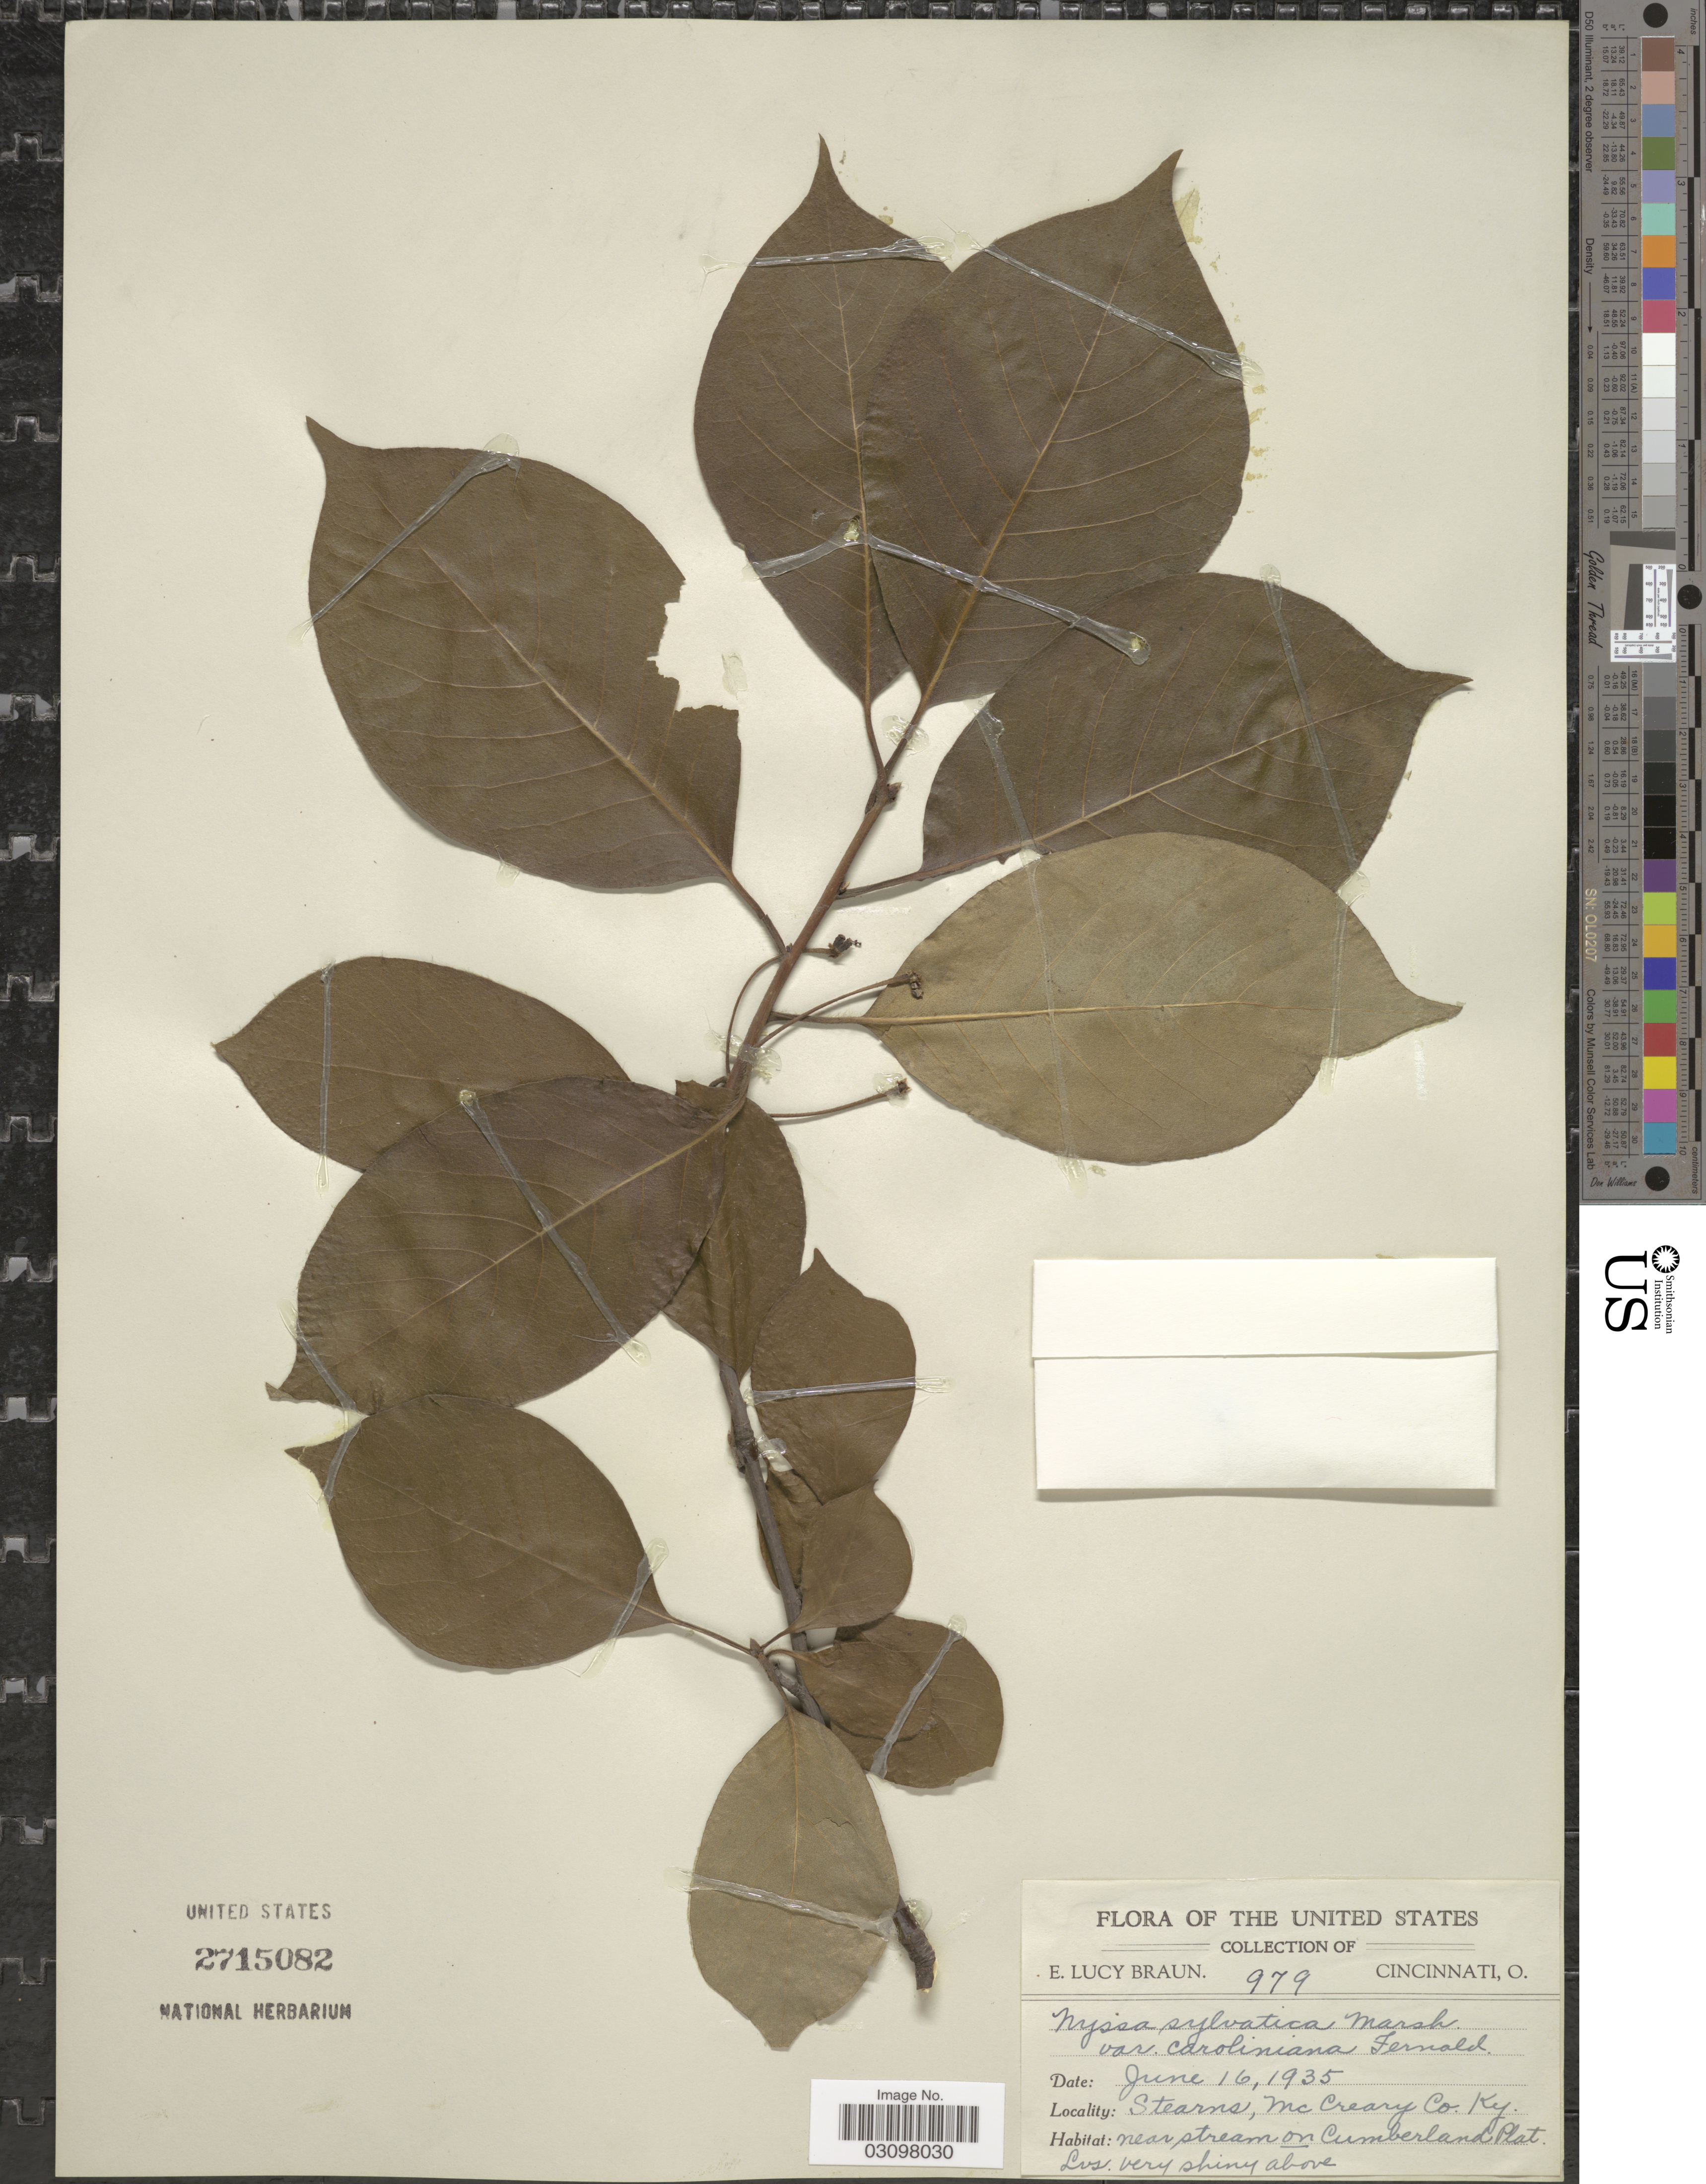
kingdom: Plantae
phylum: Tracheophyta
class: Magnoliopsida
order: Cornales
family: Nyssaceae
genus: Nyssa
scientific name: Nyssa sylvatica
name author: Marshall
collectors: E. L. Braun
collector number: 979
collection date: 1935-06-16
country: United States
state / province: Kentucky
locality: Stearns, McCreary Co. Ky. Near stream on Cumberland Plat.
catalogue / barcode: US 2715082